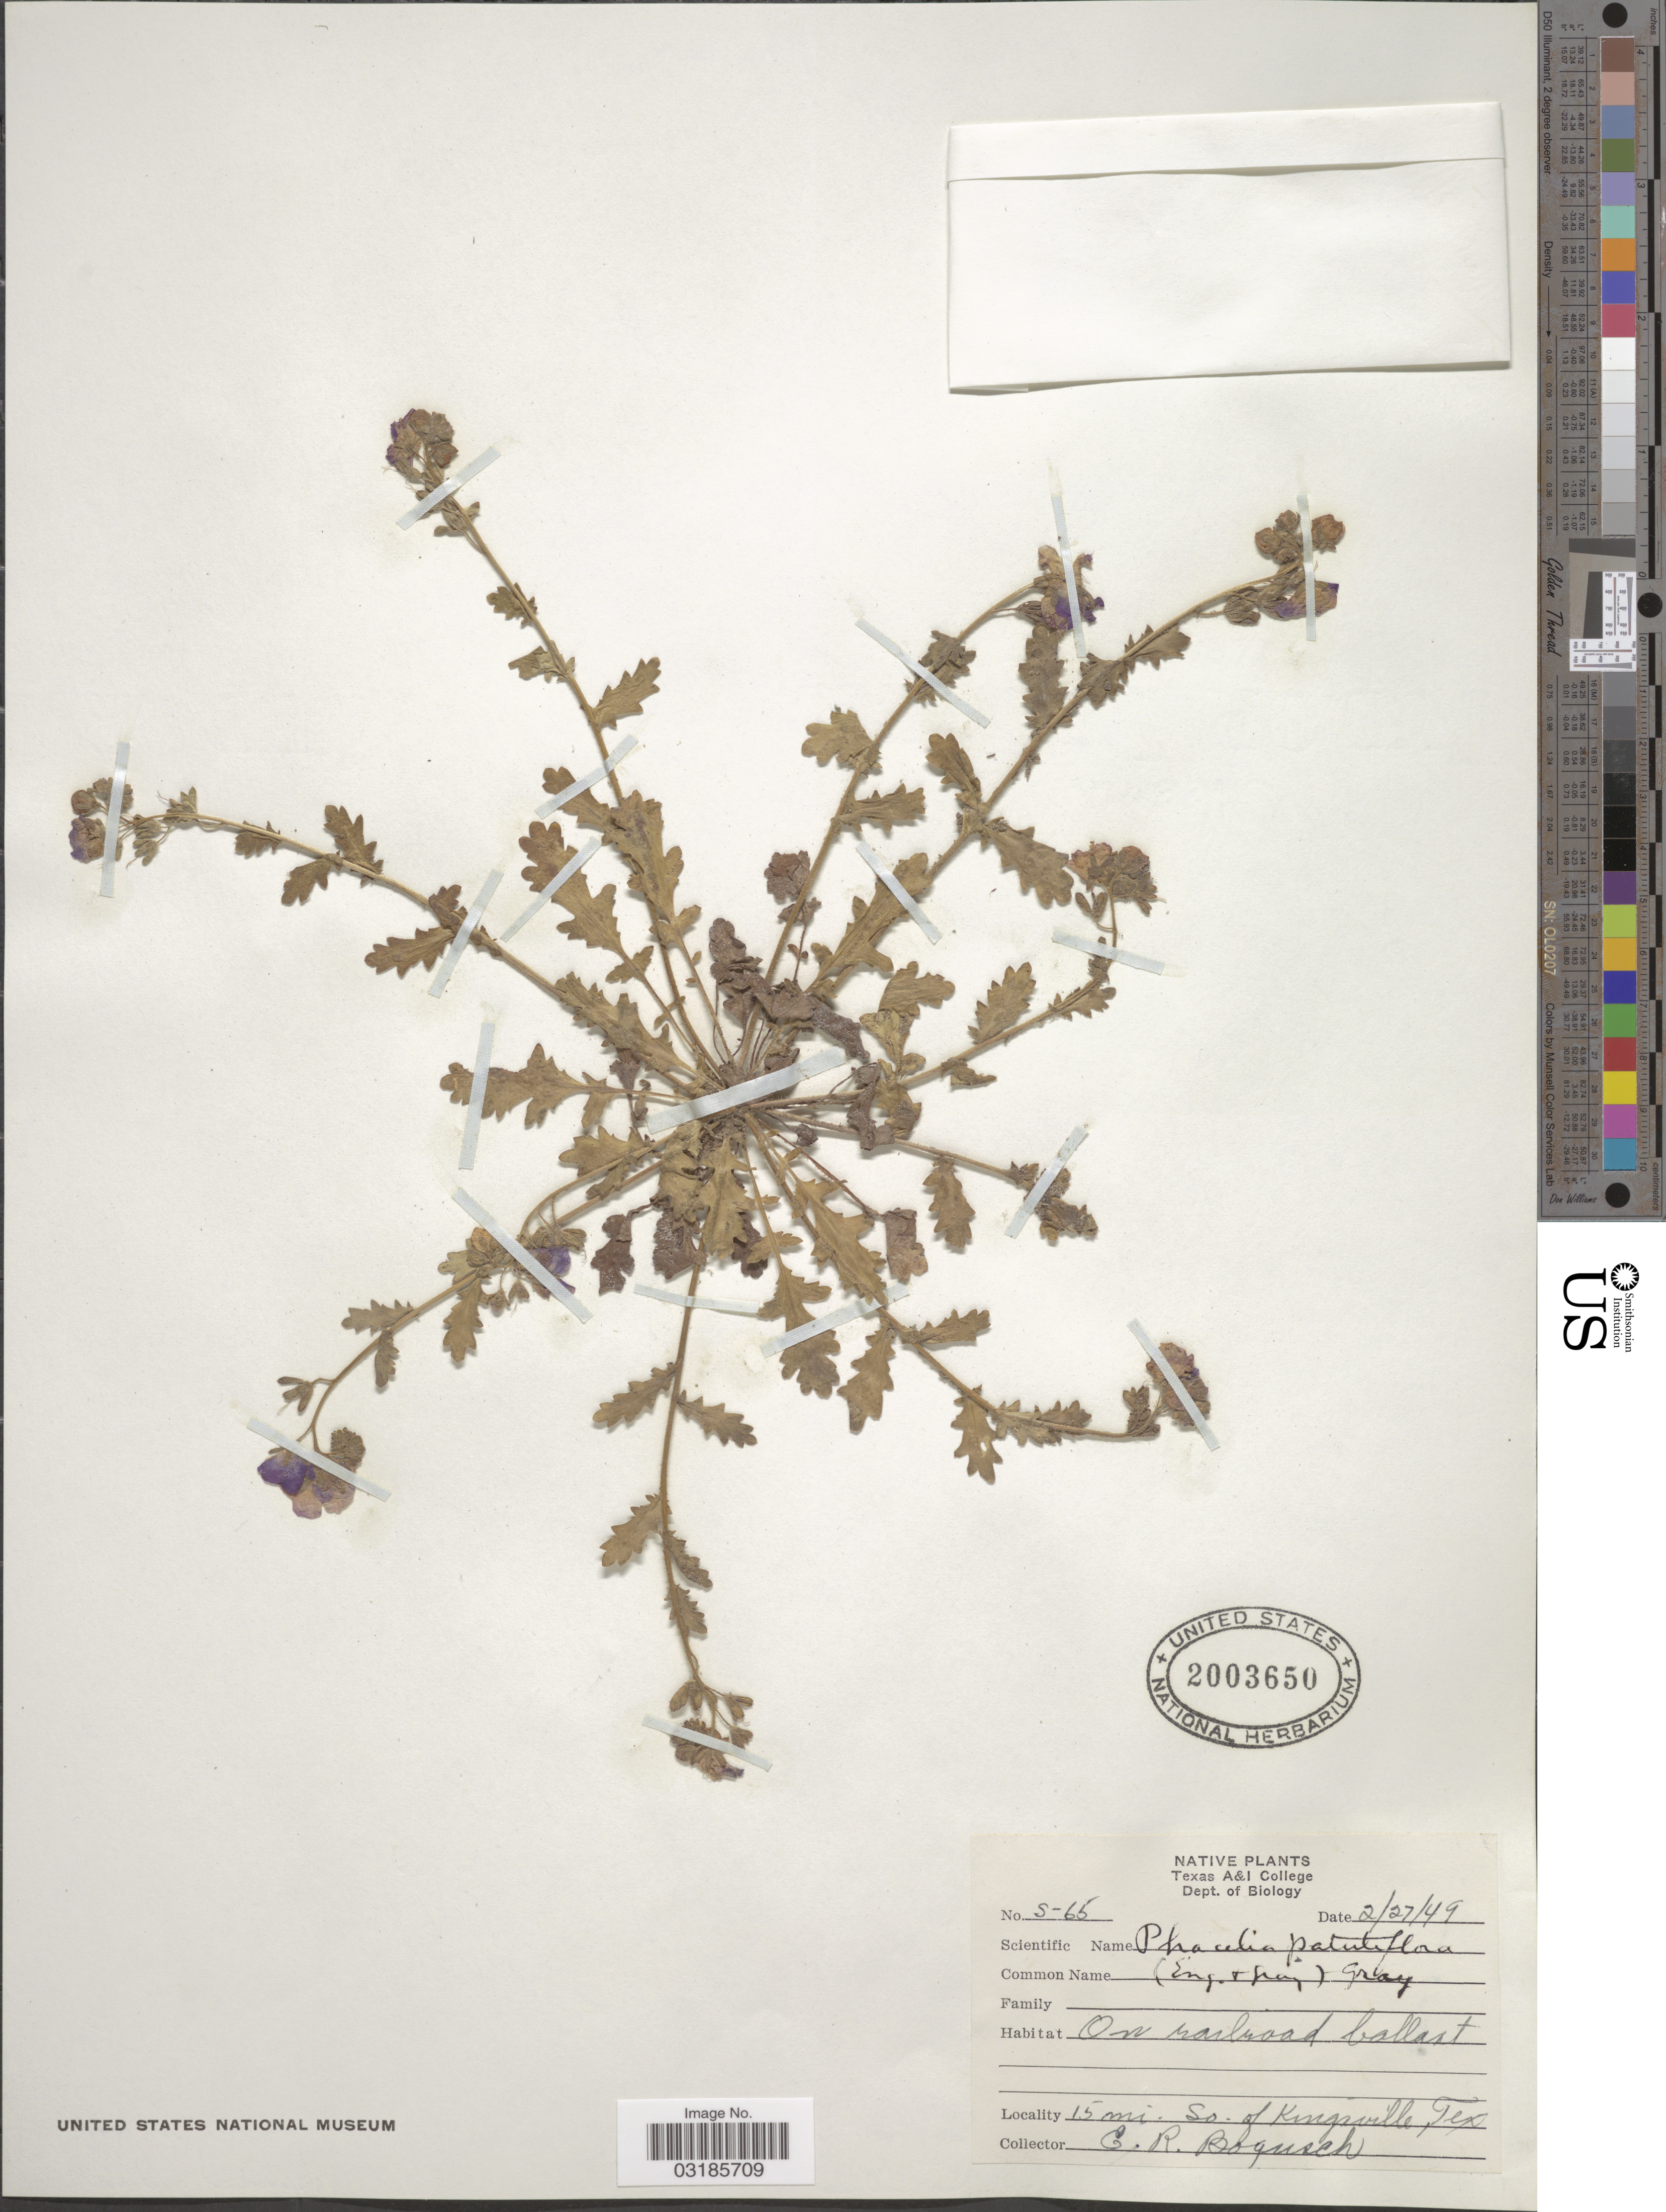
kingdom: Plantae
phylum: Tracheophyta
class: Magnoliopsida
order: Boraginales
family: Hydrophyllaceae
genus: Phacelia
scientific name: Phacelia patuliflora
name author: (Engelm. & A. Gray) A. Gray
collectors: E. Bogusch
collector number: S-65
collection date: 1949-02-27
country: United States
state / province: Texas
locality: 15 mi. So. of Kingsville. On railroad ballast.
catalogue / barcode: US 2003650